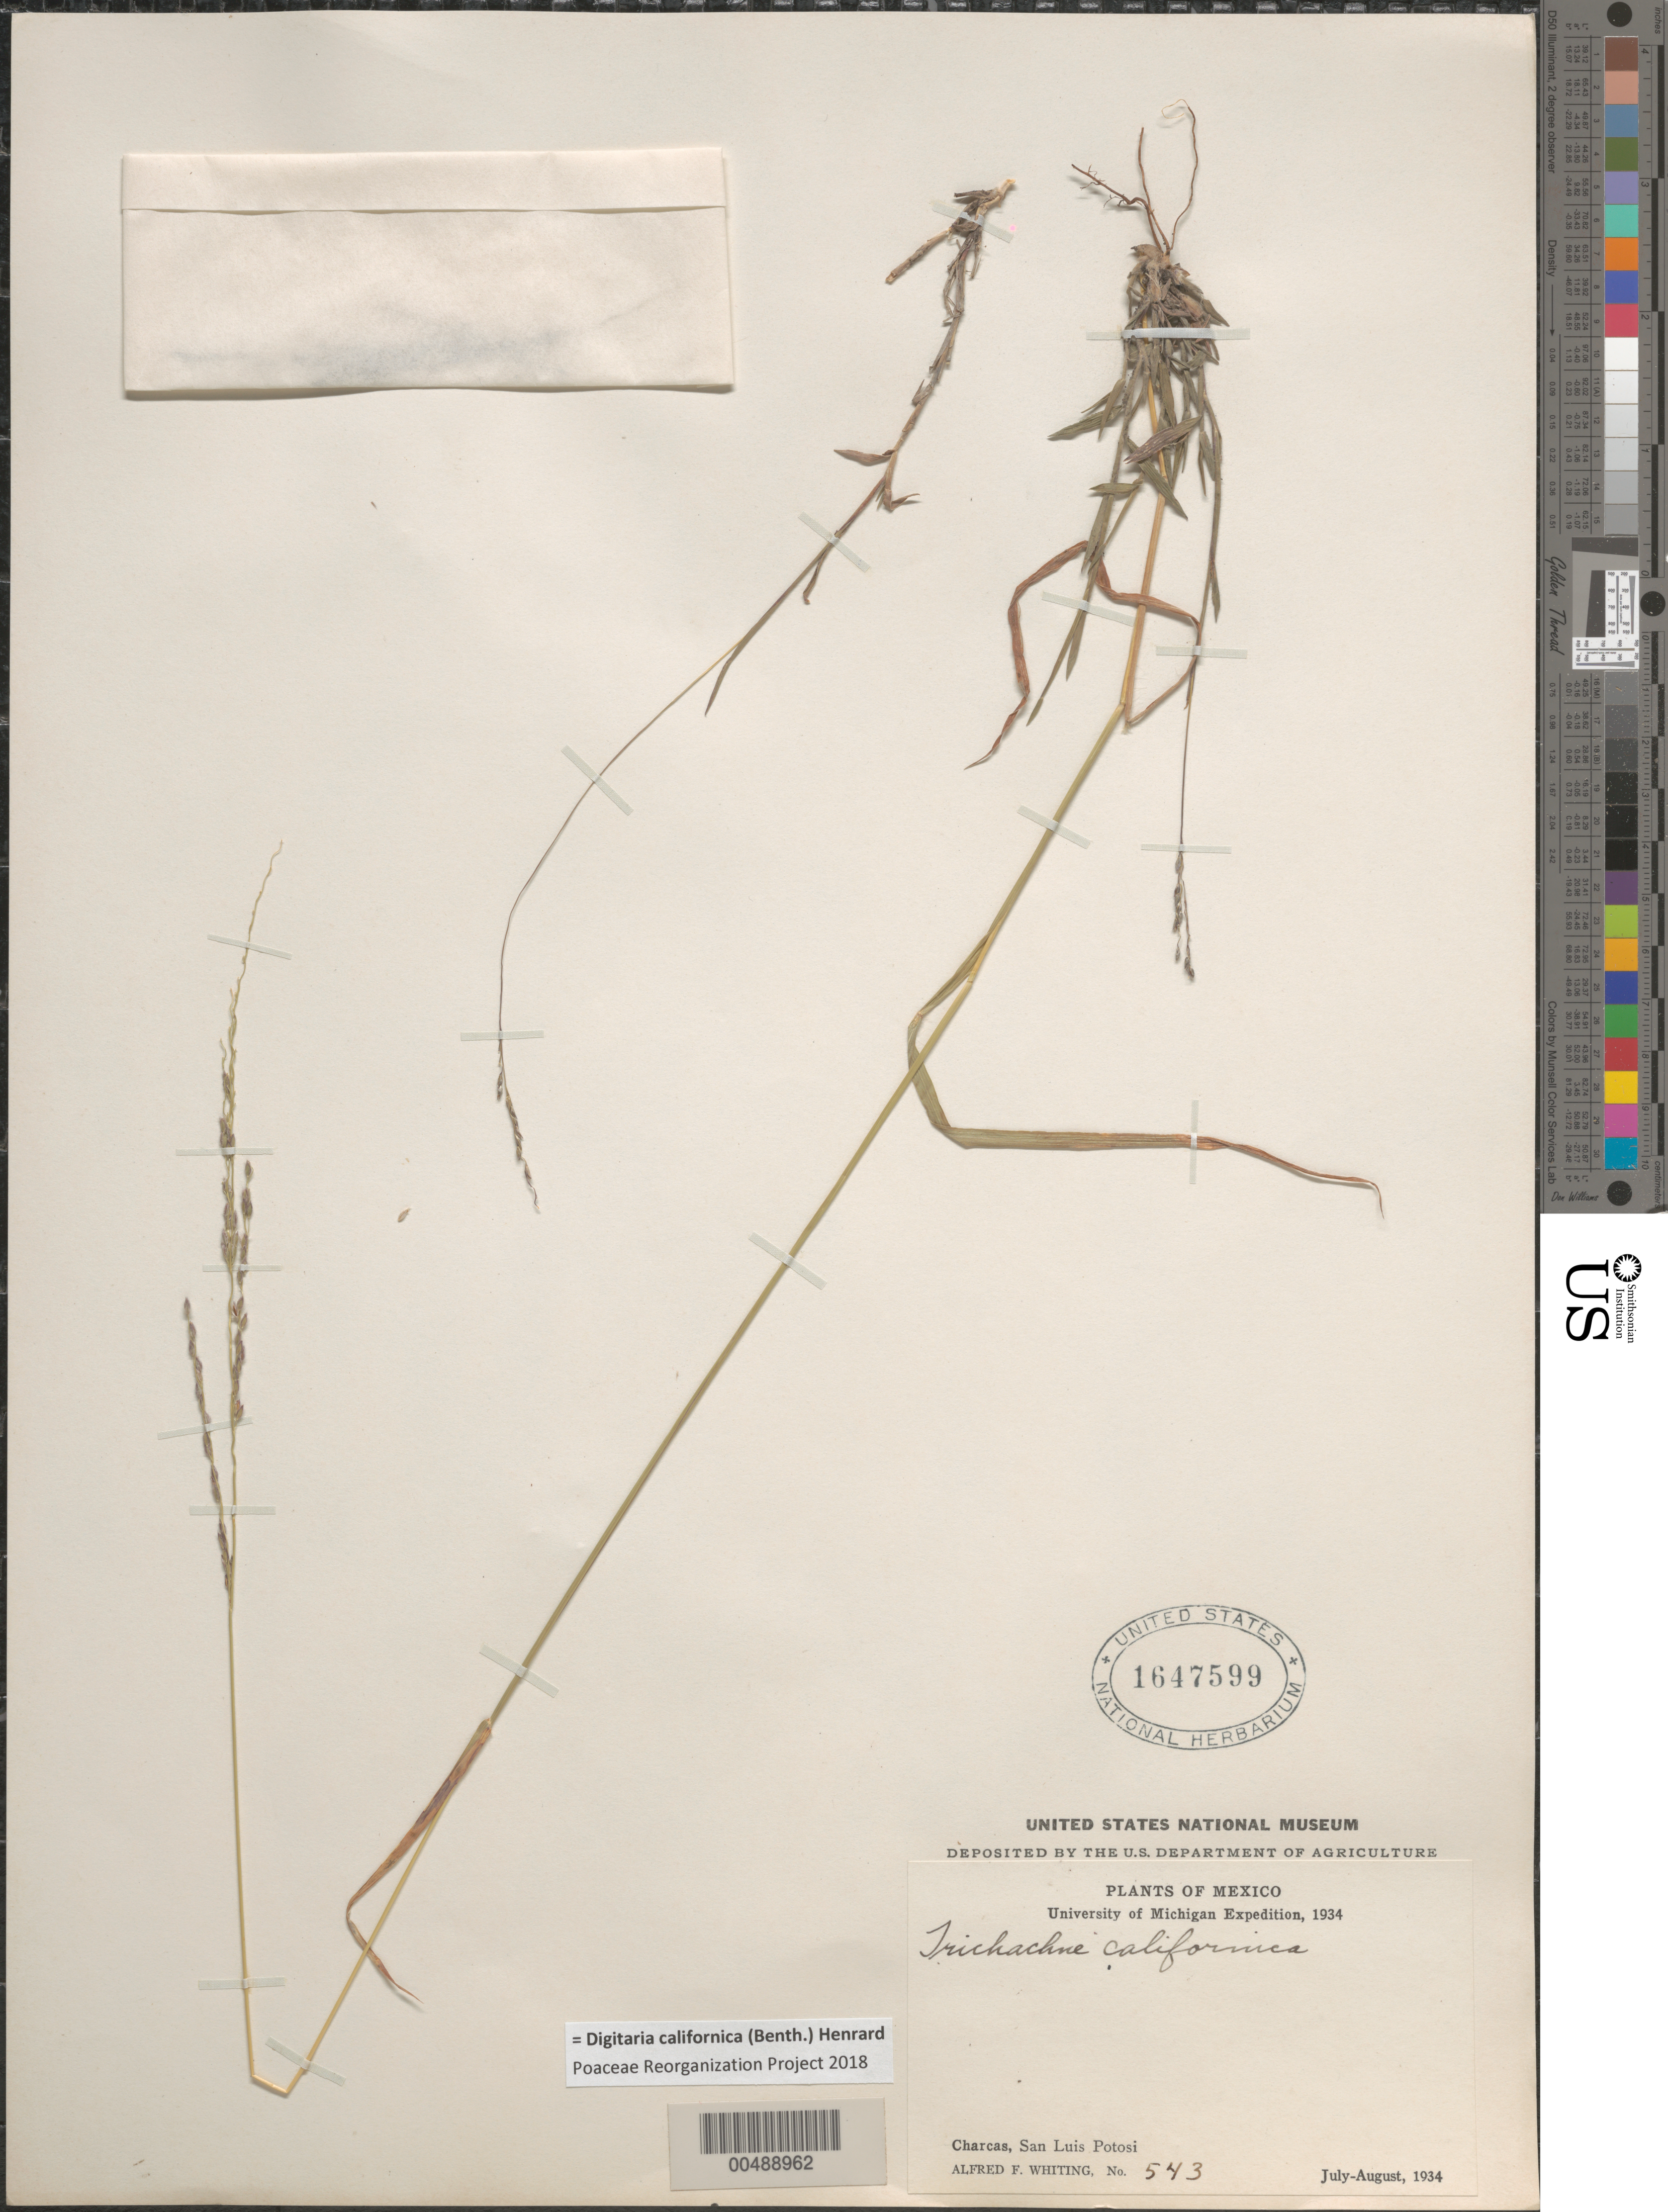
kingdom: Plantae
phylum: Tracheophyta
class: Liliopsida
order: Poales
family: Poaceae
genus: Digitaria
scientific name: Digitaria californica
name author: (Benth.) Henr.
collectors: A. F. Whiting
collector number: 543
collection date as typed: Jul 1934 to Aug 1934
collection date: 1934-07/1934-08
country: Mexico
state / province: San Luis Potosi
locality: Charcas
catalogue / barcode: US 1647599